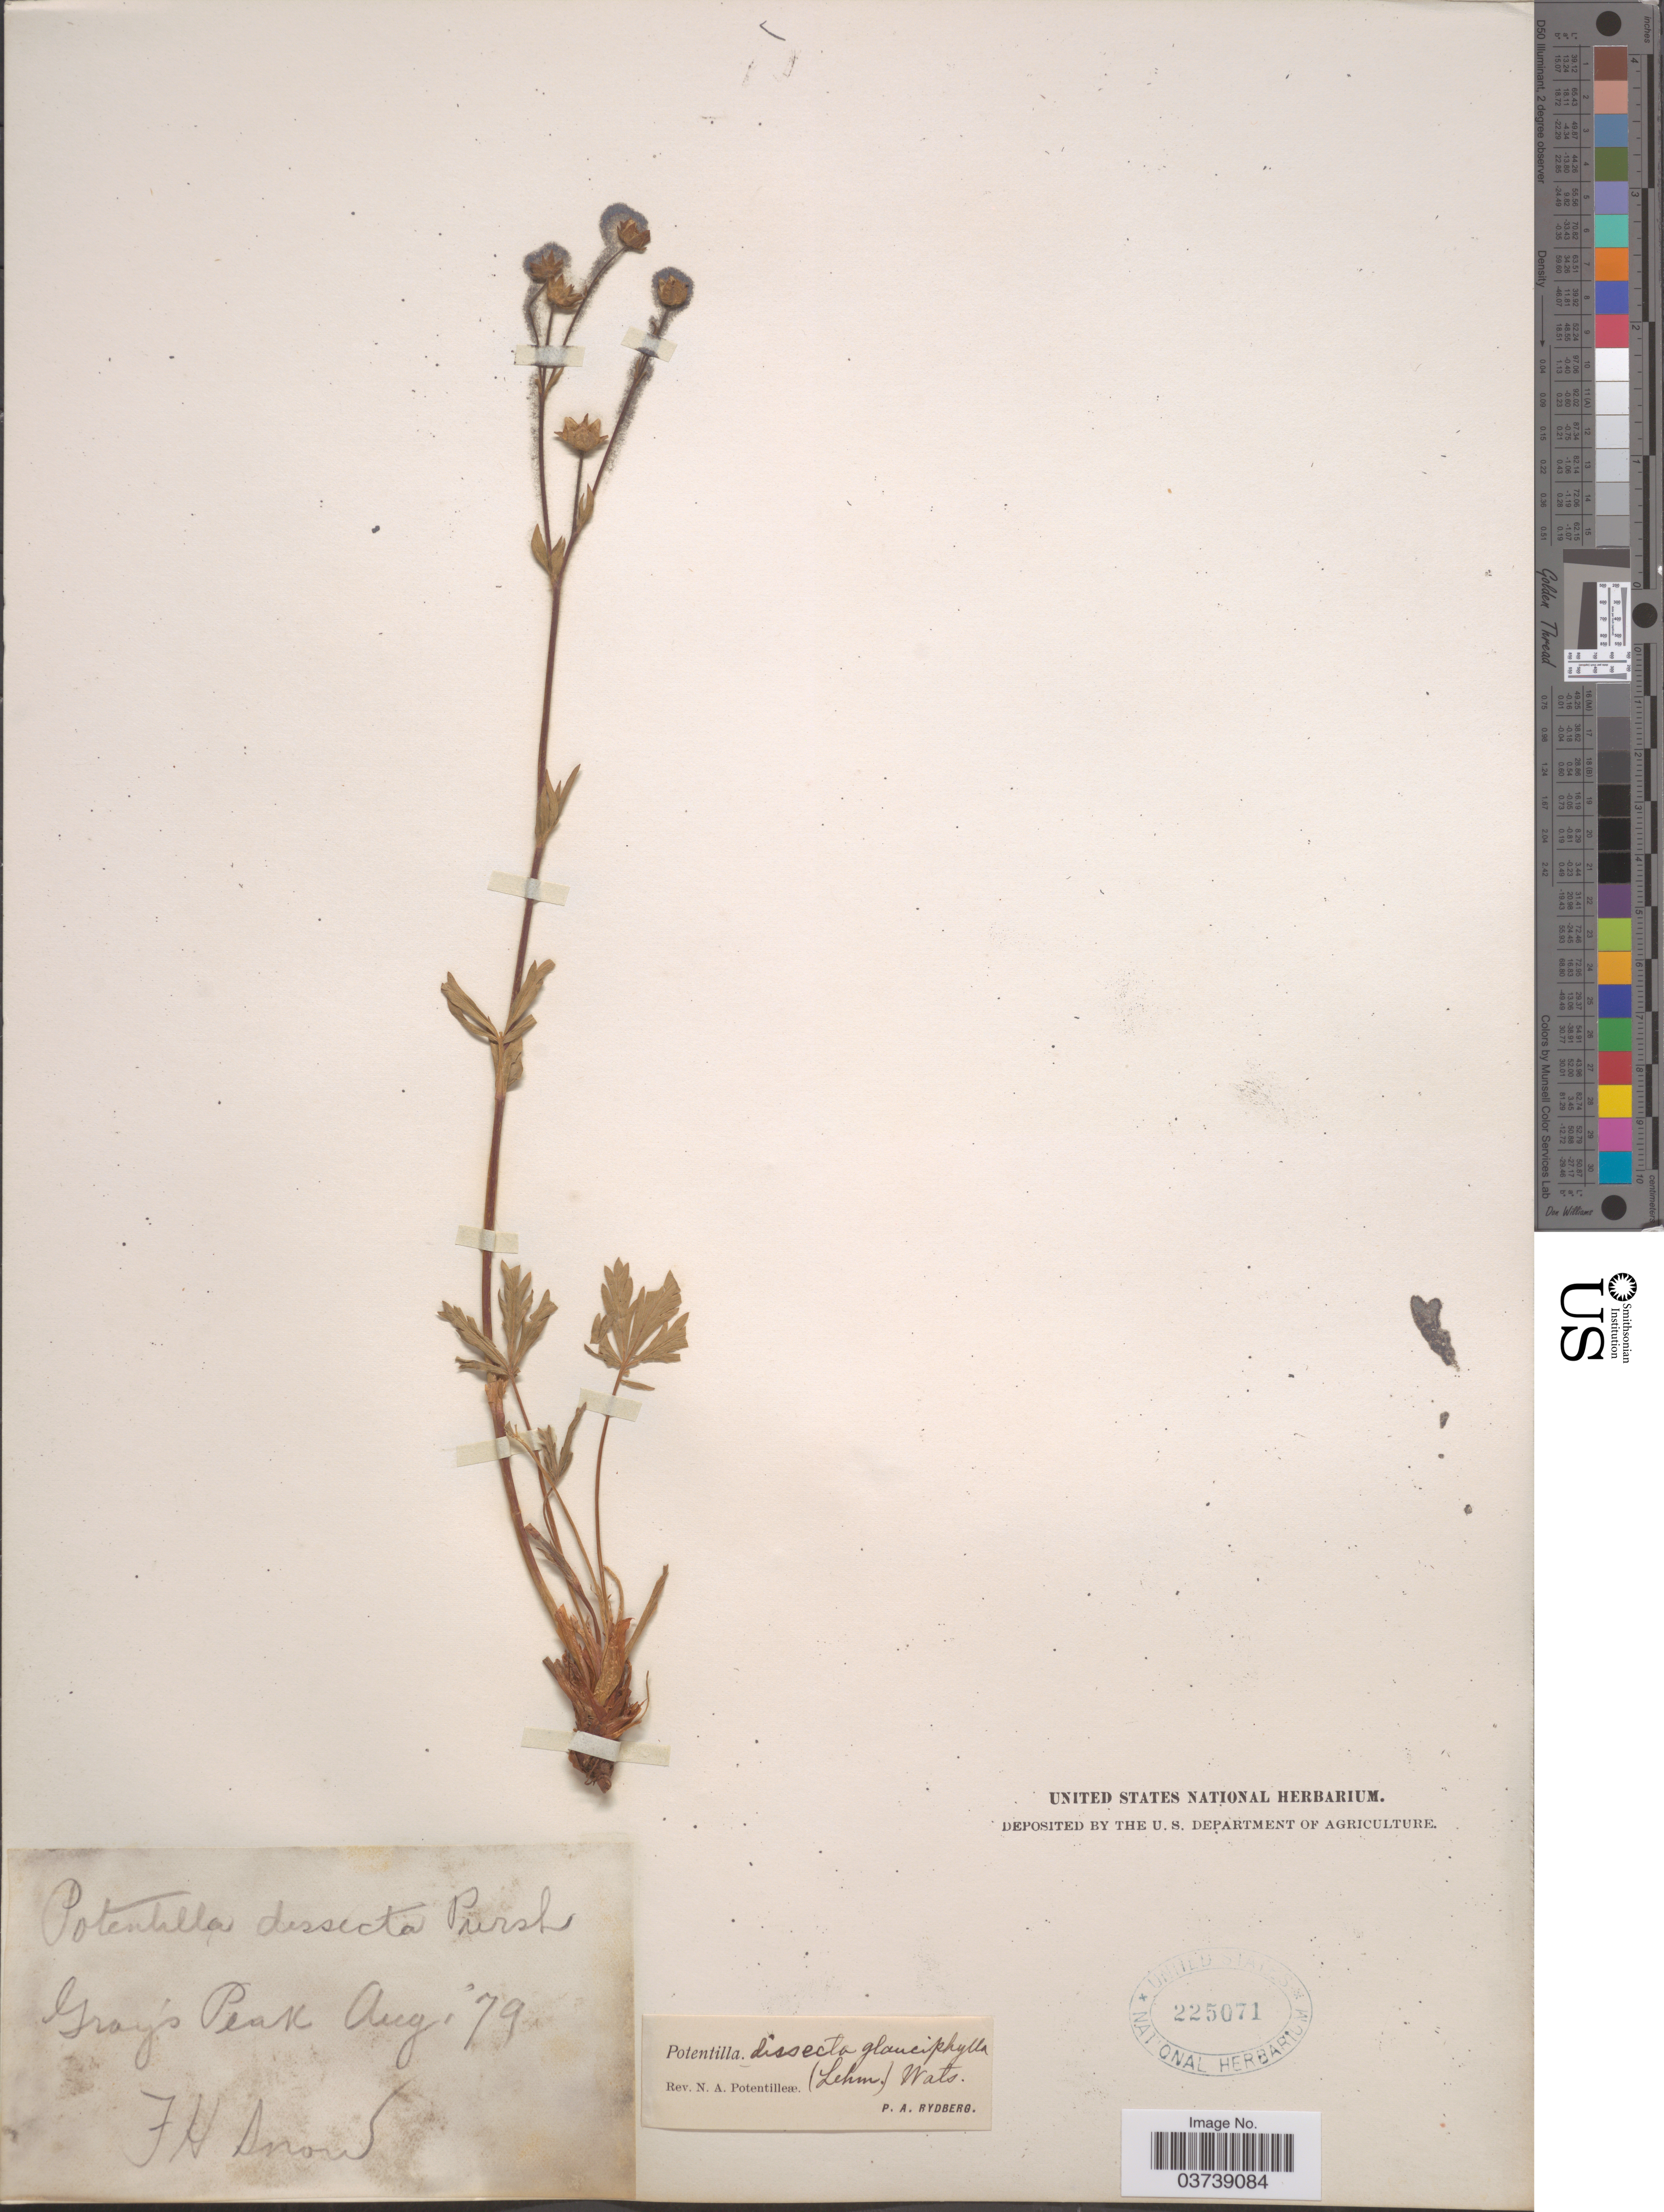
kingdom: Plantae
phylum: Tracheophyta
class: Magnoliopsida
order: Rosales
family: Rosaceae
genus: Potentilla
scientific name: Potentilla diversifolia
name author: Lehm.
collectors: F. H. Snow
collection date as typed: Transcribed d/m/y: /8/79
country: United States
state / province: Colorado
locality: Gray's Peak.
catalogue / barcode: US 225071